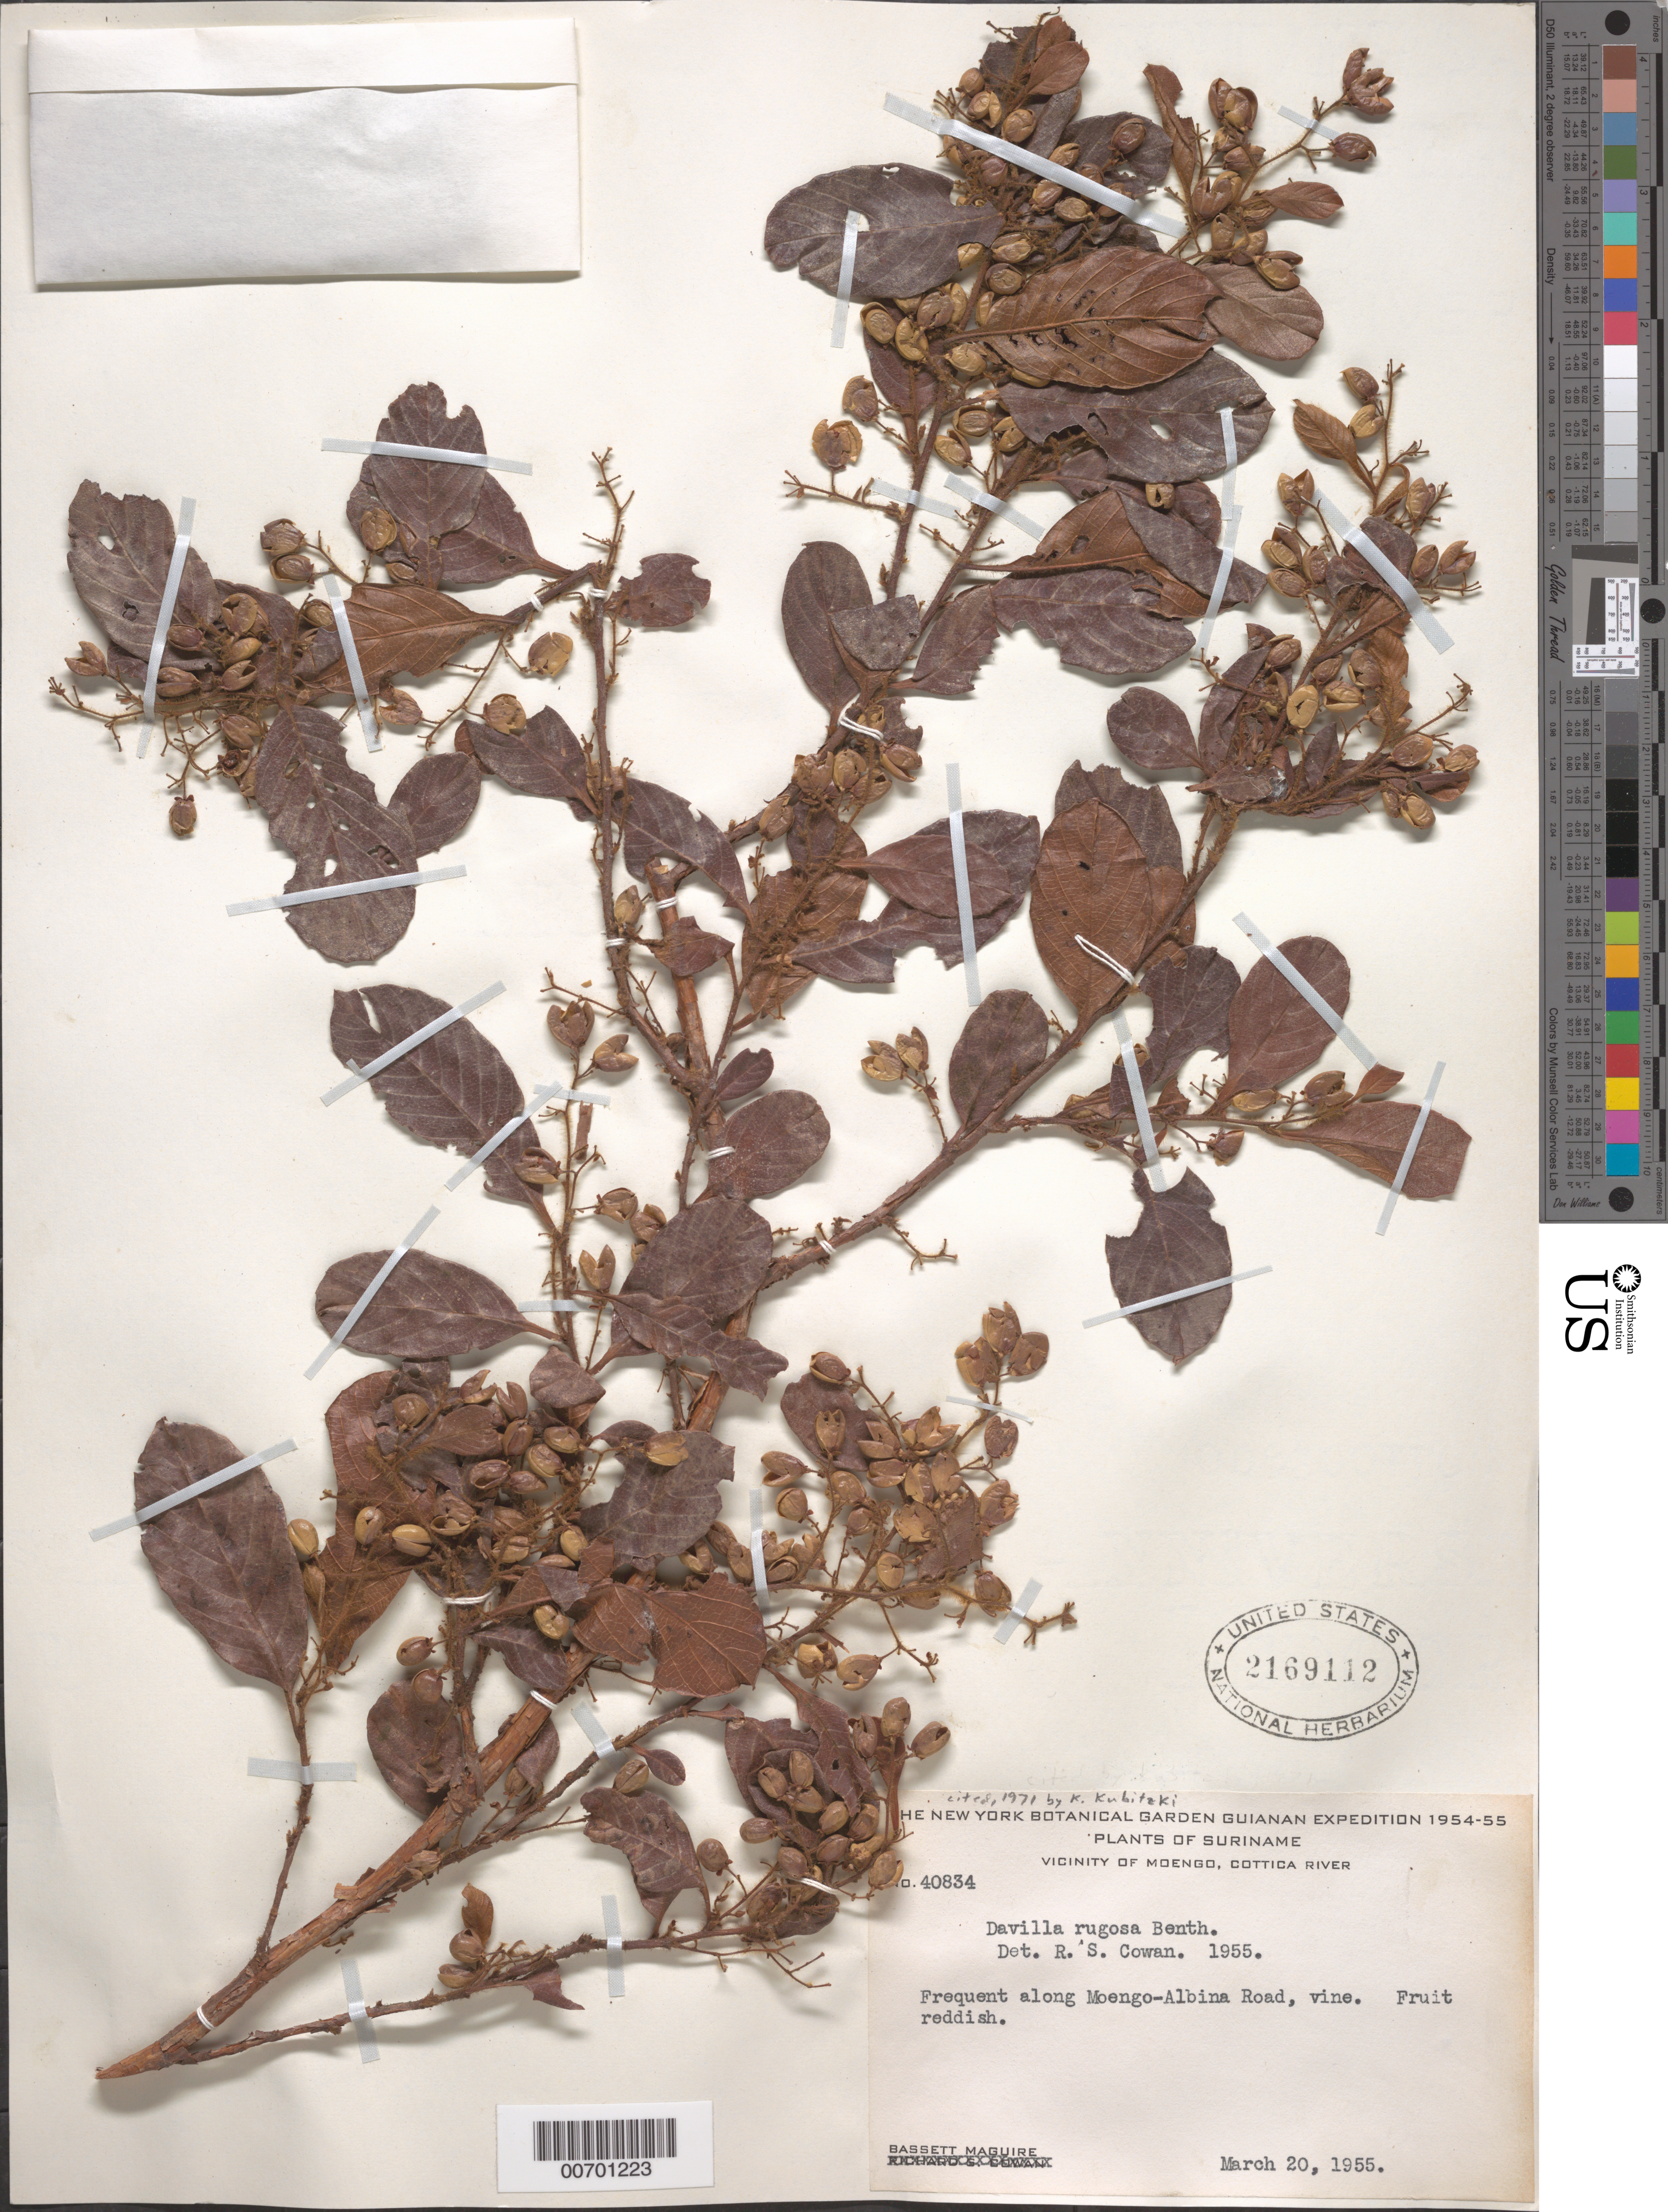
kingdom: Plantae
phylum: Tracheophyta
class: Magnoliopsida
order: Dilleniales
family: Dilleniaceae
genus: Davilla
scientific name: Davilla rugosa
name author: Poir.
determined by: Kubitzki, Klaus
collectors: B. Maguire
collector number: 40834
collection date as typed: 20-Mar-55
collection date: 1955-03-20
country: Suriname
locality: Moengo to Albina road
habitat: Along road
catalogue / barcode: US 2169112